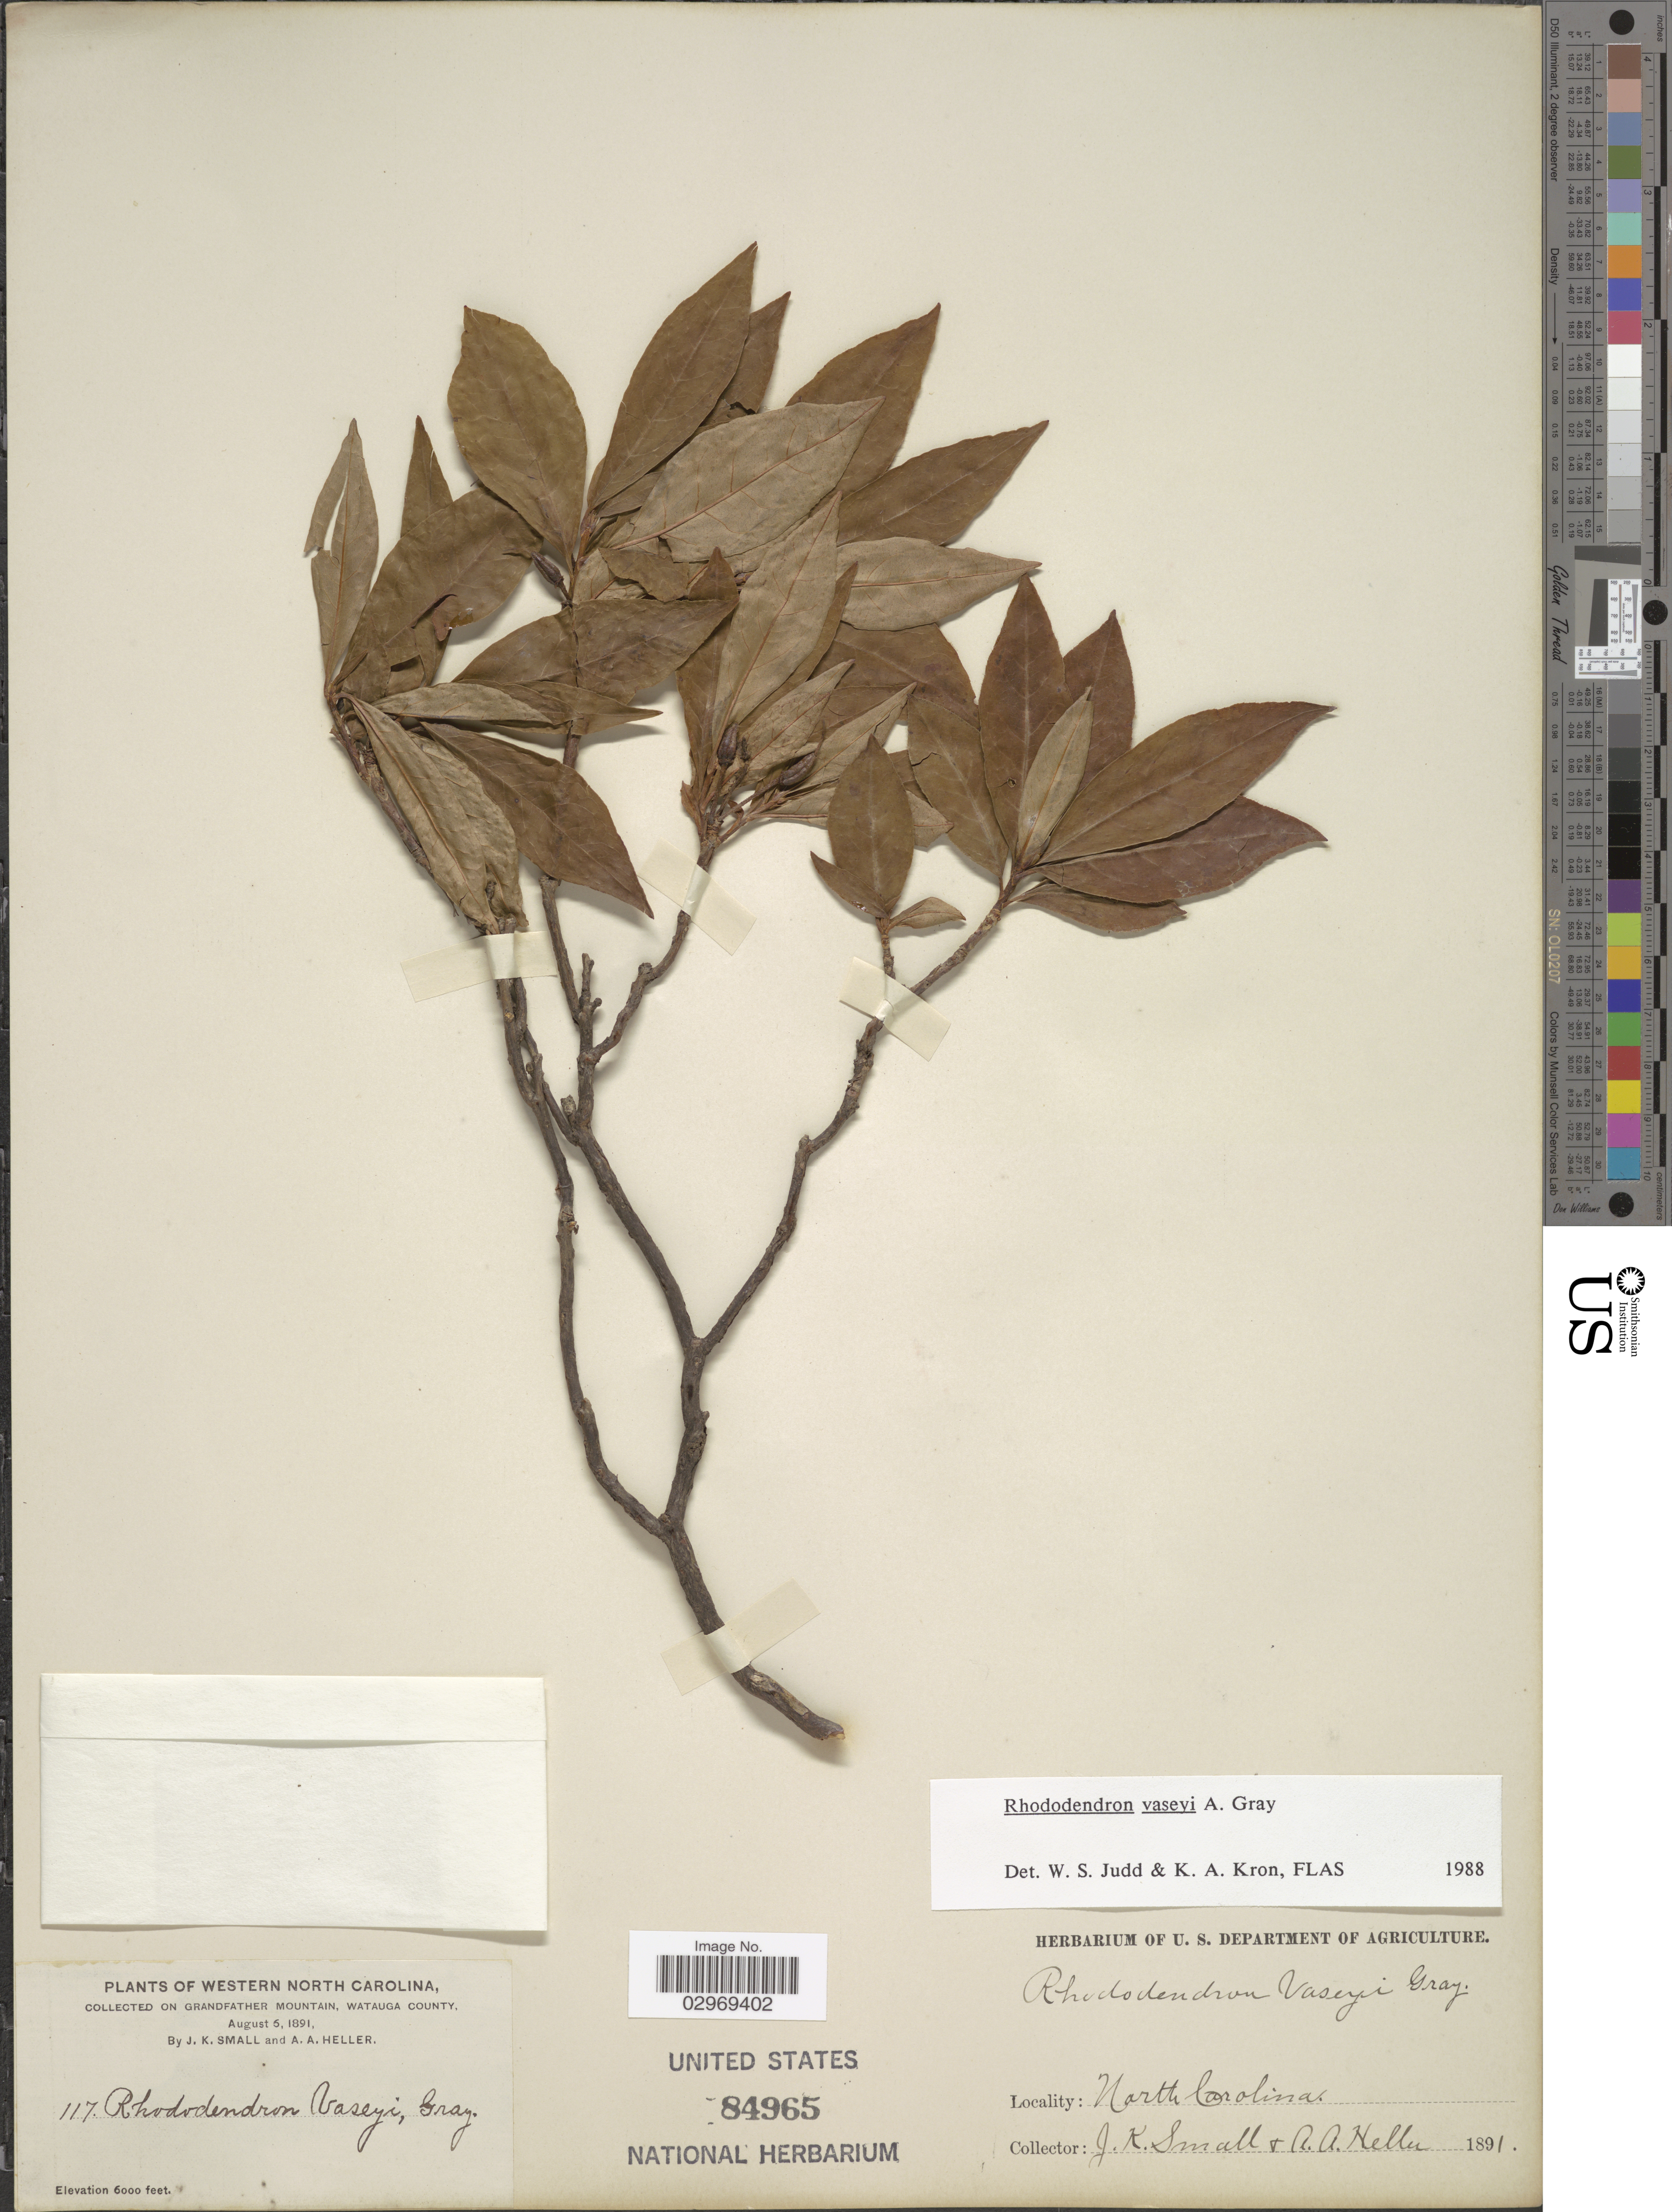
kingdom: Plantae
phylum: Tracheophyta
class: Magnoliopsida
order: Ericales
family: Ericaceae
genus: Rhododendron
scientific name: Rhododendron vaseyi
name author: A. Gray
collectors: J. K. Small & A. A. Heller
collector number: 117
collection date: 1891-08-06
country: United States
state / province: North Carolina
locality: Western North Carolina, on Grandfather Mountain, Watauga County.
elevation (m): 1829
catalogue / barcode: US 84965